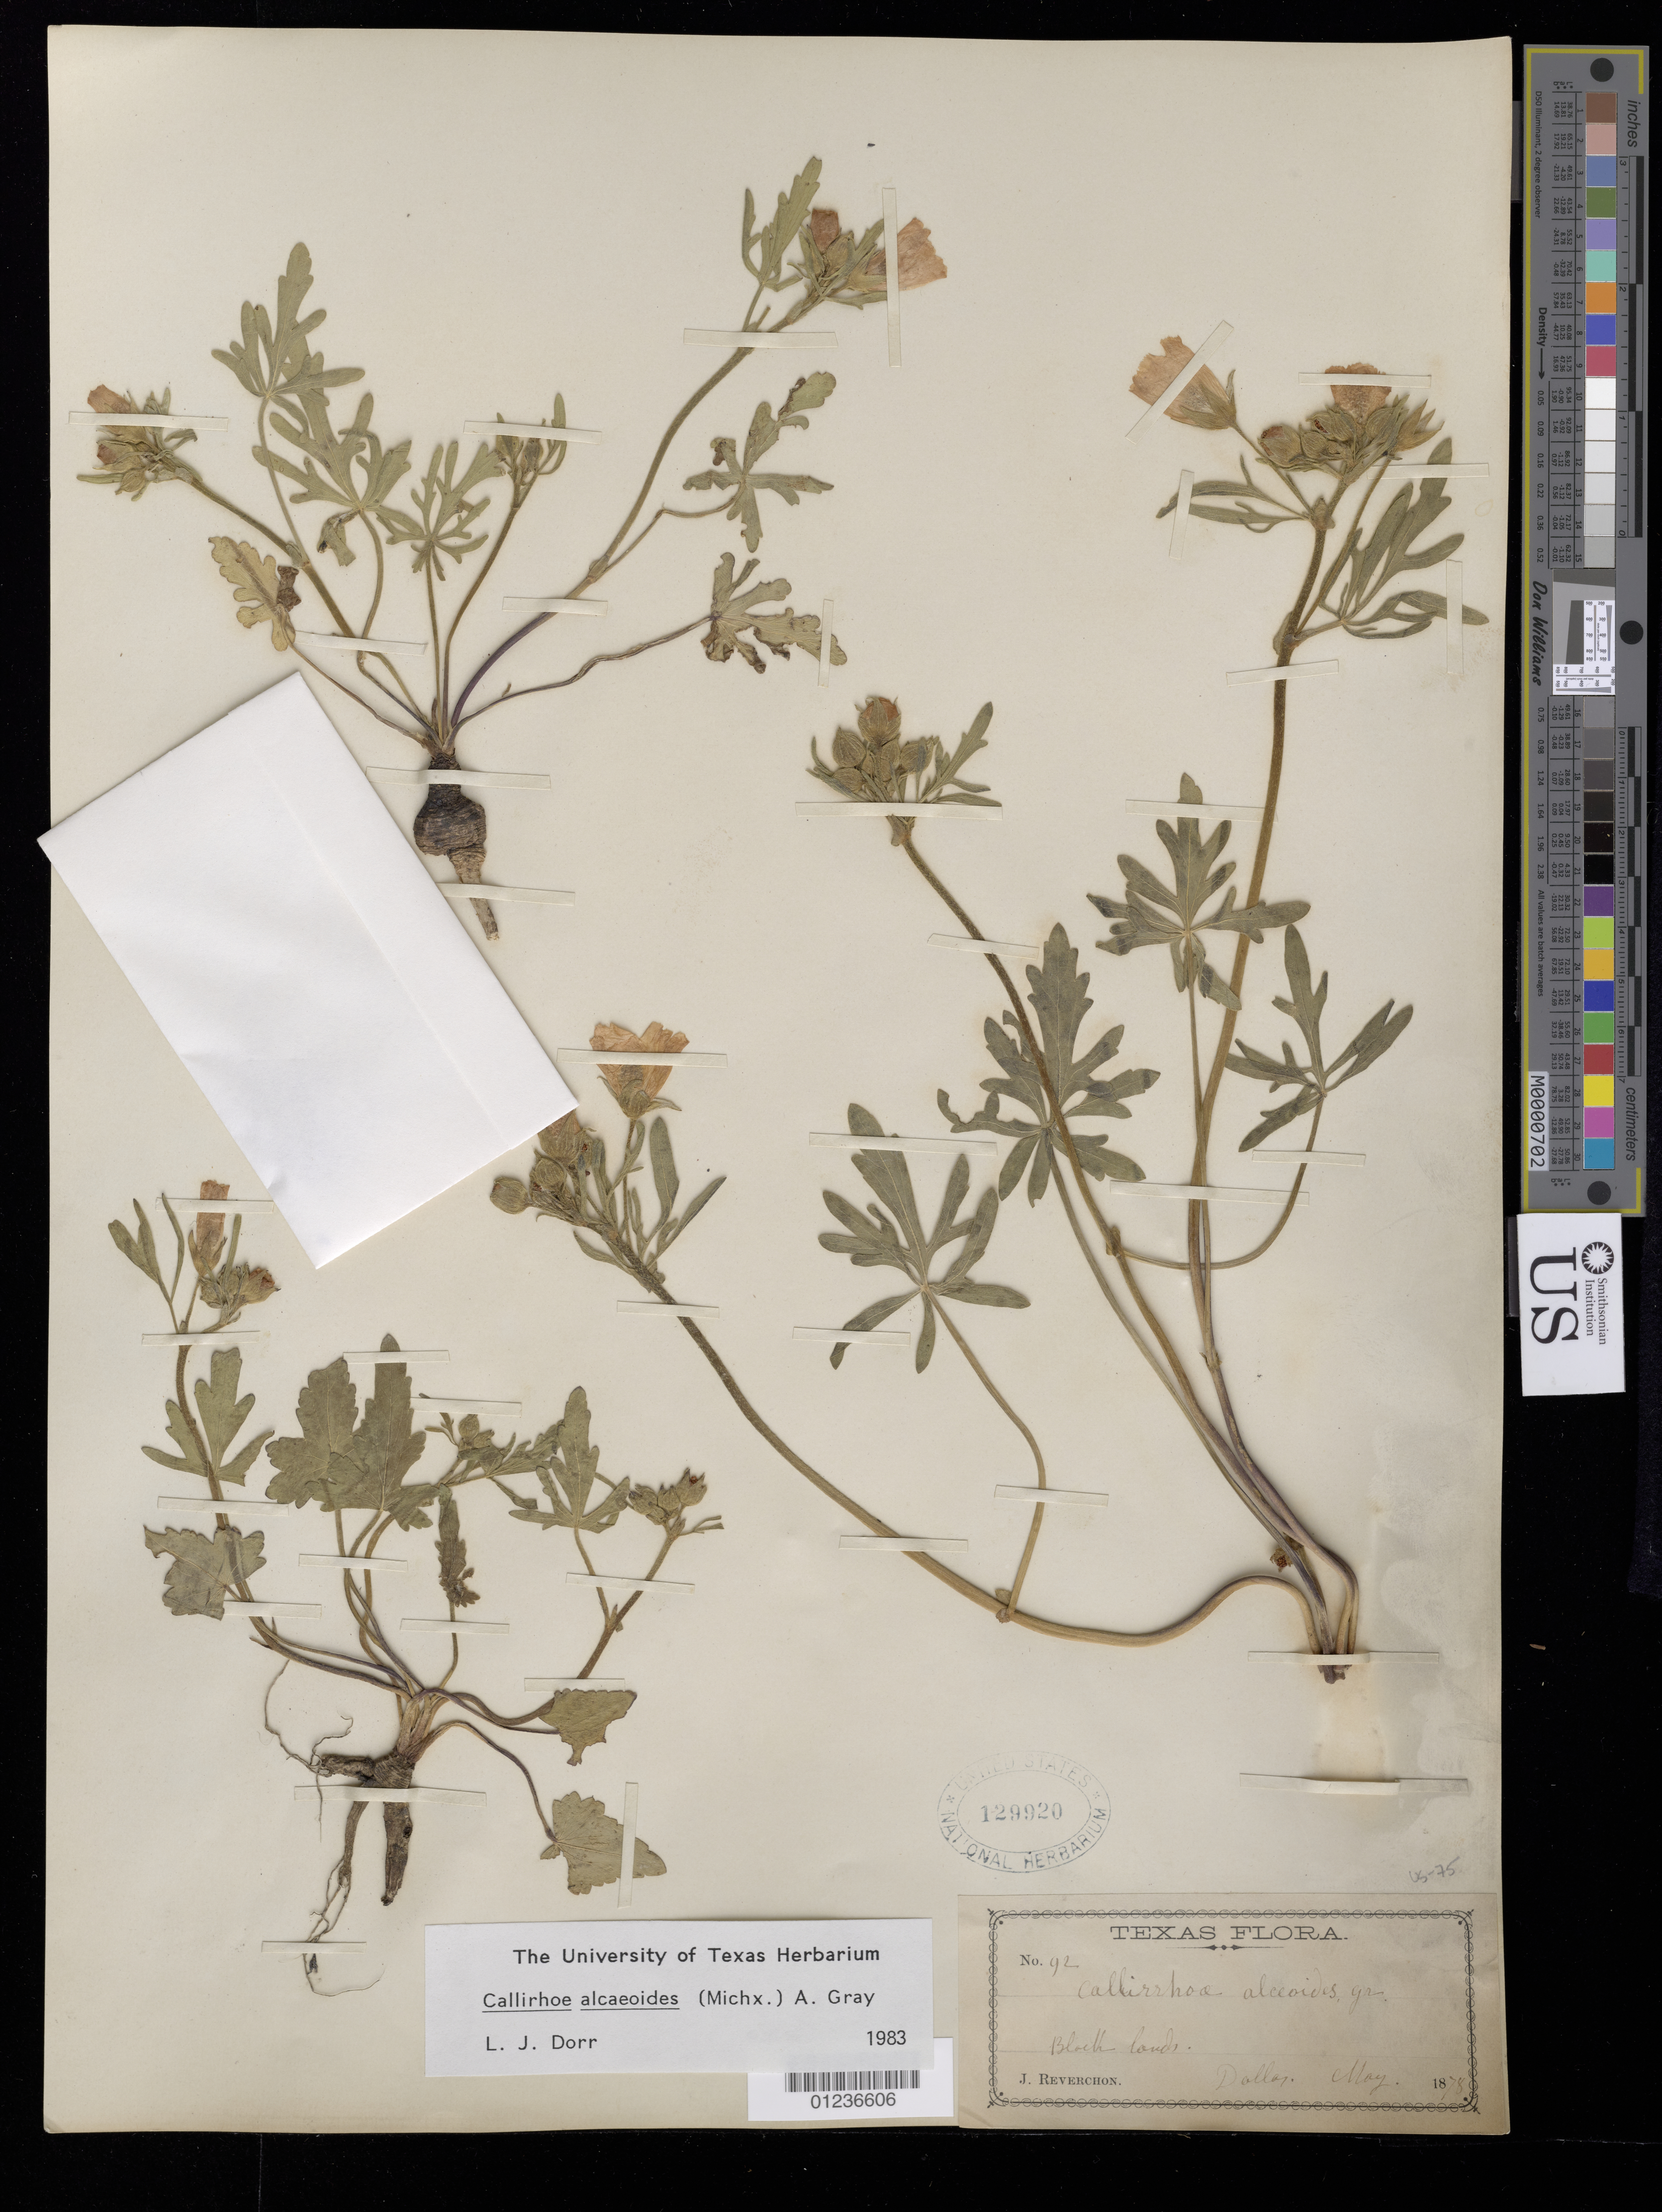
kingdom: Plantae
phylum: Tracheophyta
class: Magnoliopsida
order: Malvales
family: Malvaceae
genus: Callirhoe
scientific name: Callirhoe alcaeoides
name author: (Michx.) A. Gray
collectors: J. Reverchon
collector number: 92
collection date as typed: May 1878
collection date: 1878-05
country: United States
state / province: Texas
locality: Dallas.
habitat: Black lands.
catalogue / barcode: US 129920